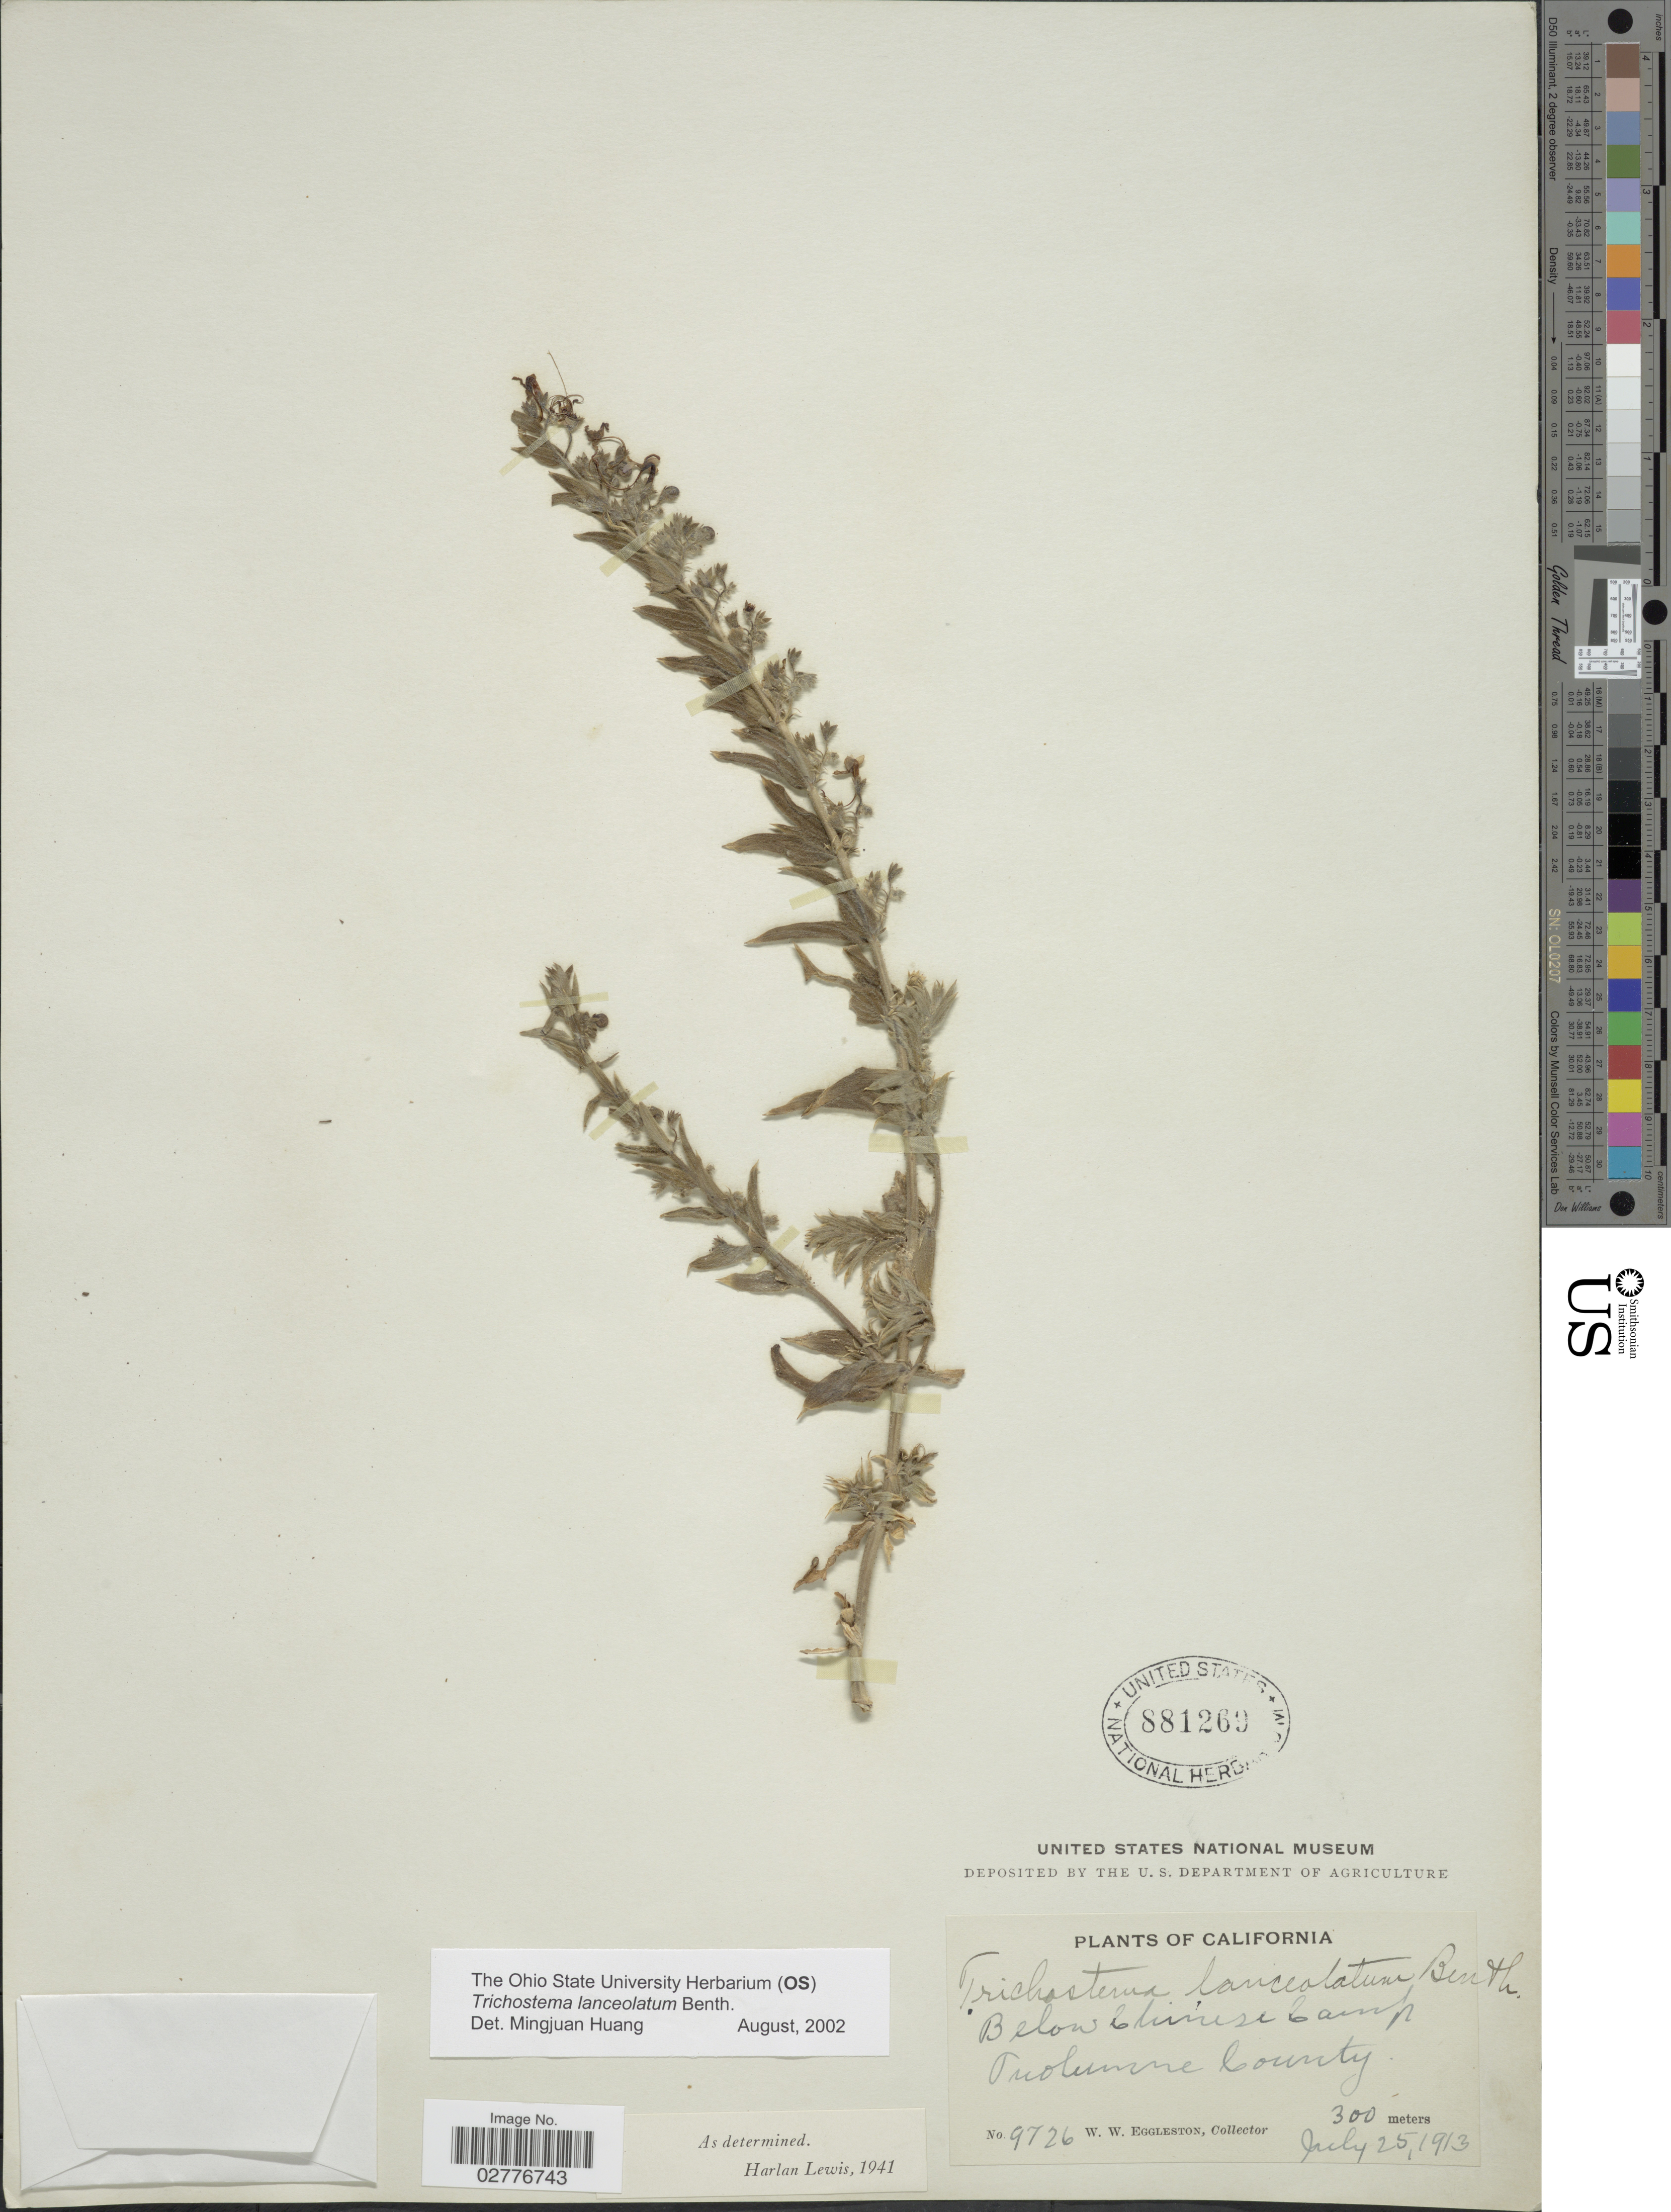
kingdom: Plantae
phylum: Tracheophyta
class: Magnoliopsida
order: Lamiales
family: Lamiaceae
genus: Trichostema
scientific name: Trichostema lanceolatum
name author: Benth.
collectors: W. W. Eggleston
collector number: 9726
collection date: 1913-07-25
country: United States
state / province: California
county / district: Tuolumne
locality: Below Chinese Camp, Tuolumne County.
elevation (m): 300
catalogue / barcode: US 881269